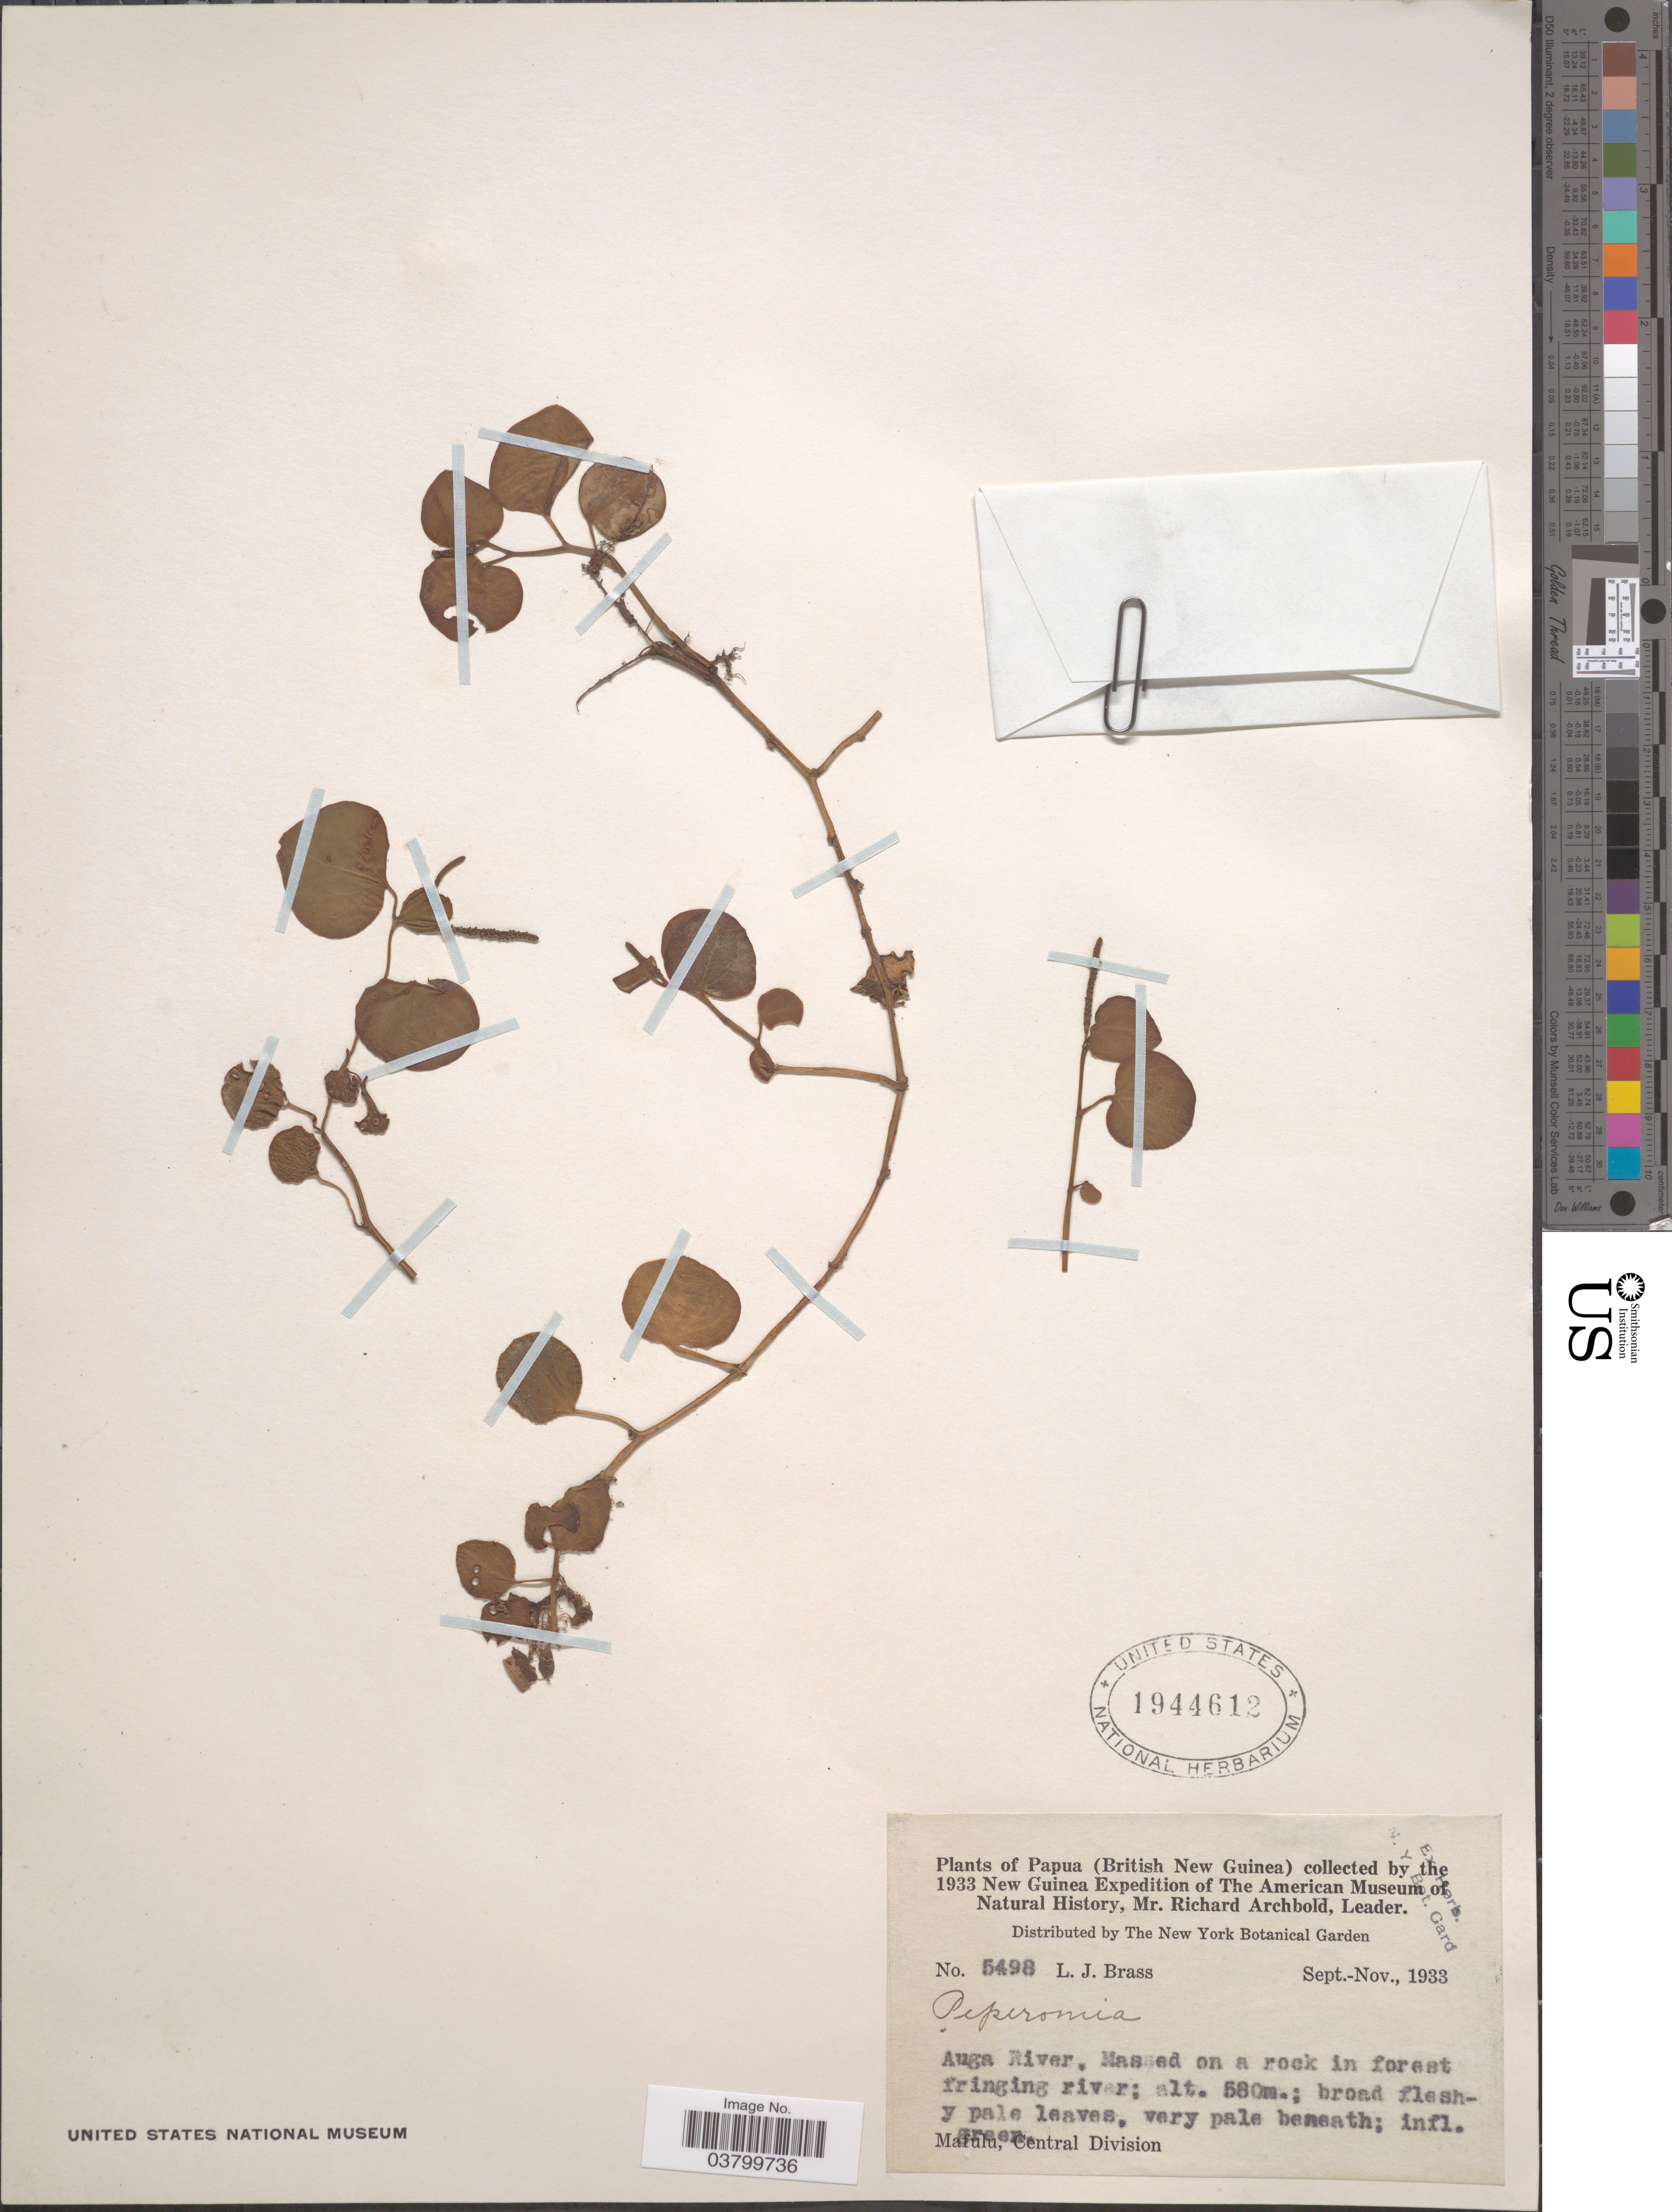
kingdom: Plantae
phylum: Tracheophyta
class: Magnoliopsida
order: Piperales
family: Piperaceae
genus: Peperomia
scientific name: Peperomia sp.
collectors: L. J. Brass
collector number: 5498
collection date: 1933-09/1933-11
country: Papua New Guinea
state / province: Central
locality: Papua (British New Guinea). Auga River. Mafulu, Central Division.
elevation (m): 580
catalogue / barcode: US 1944612